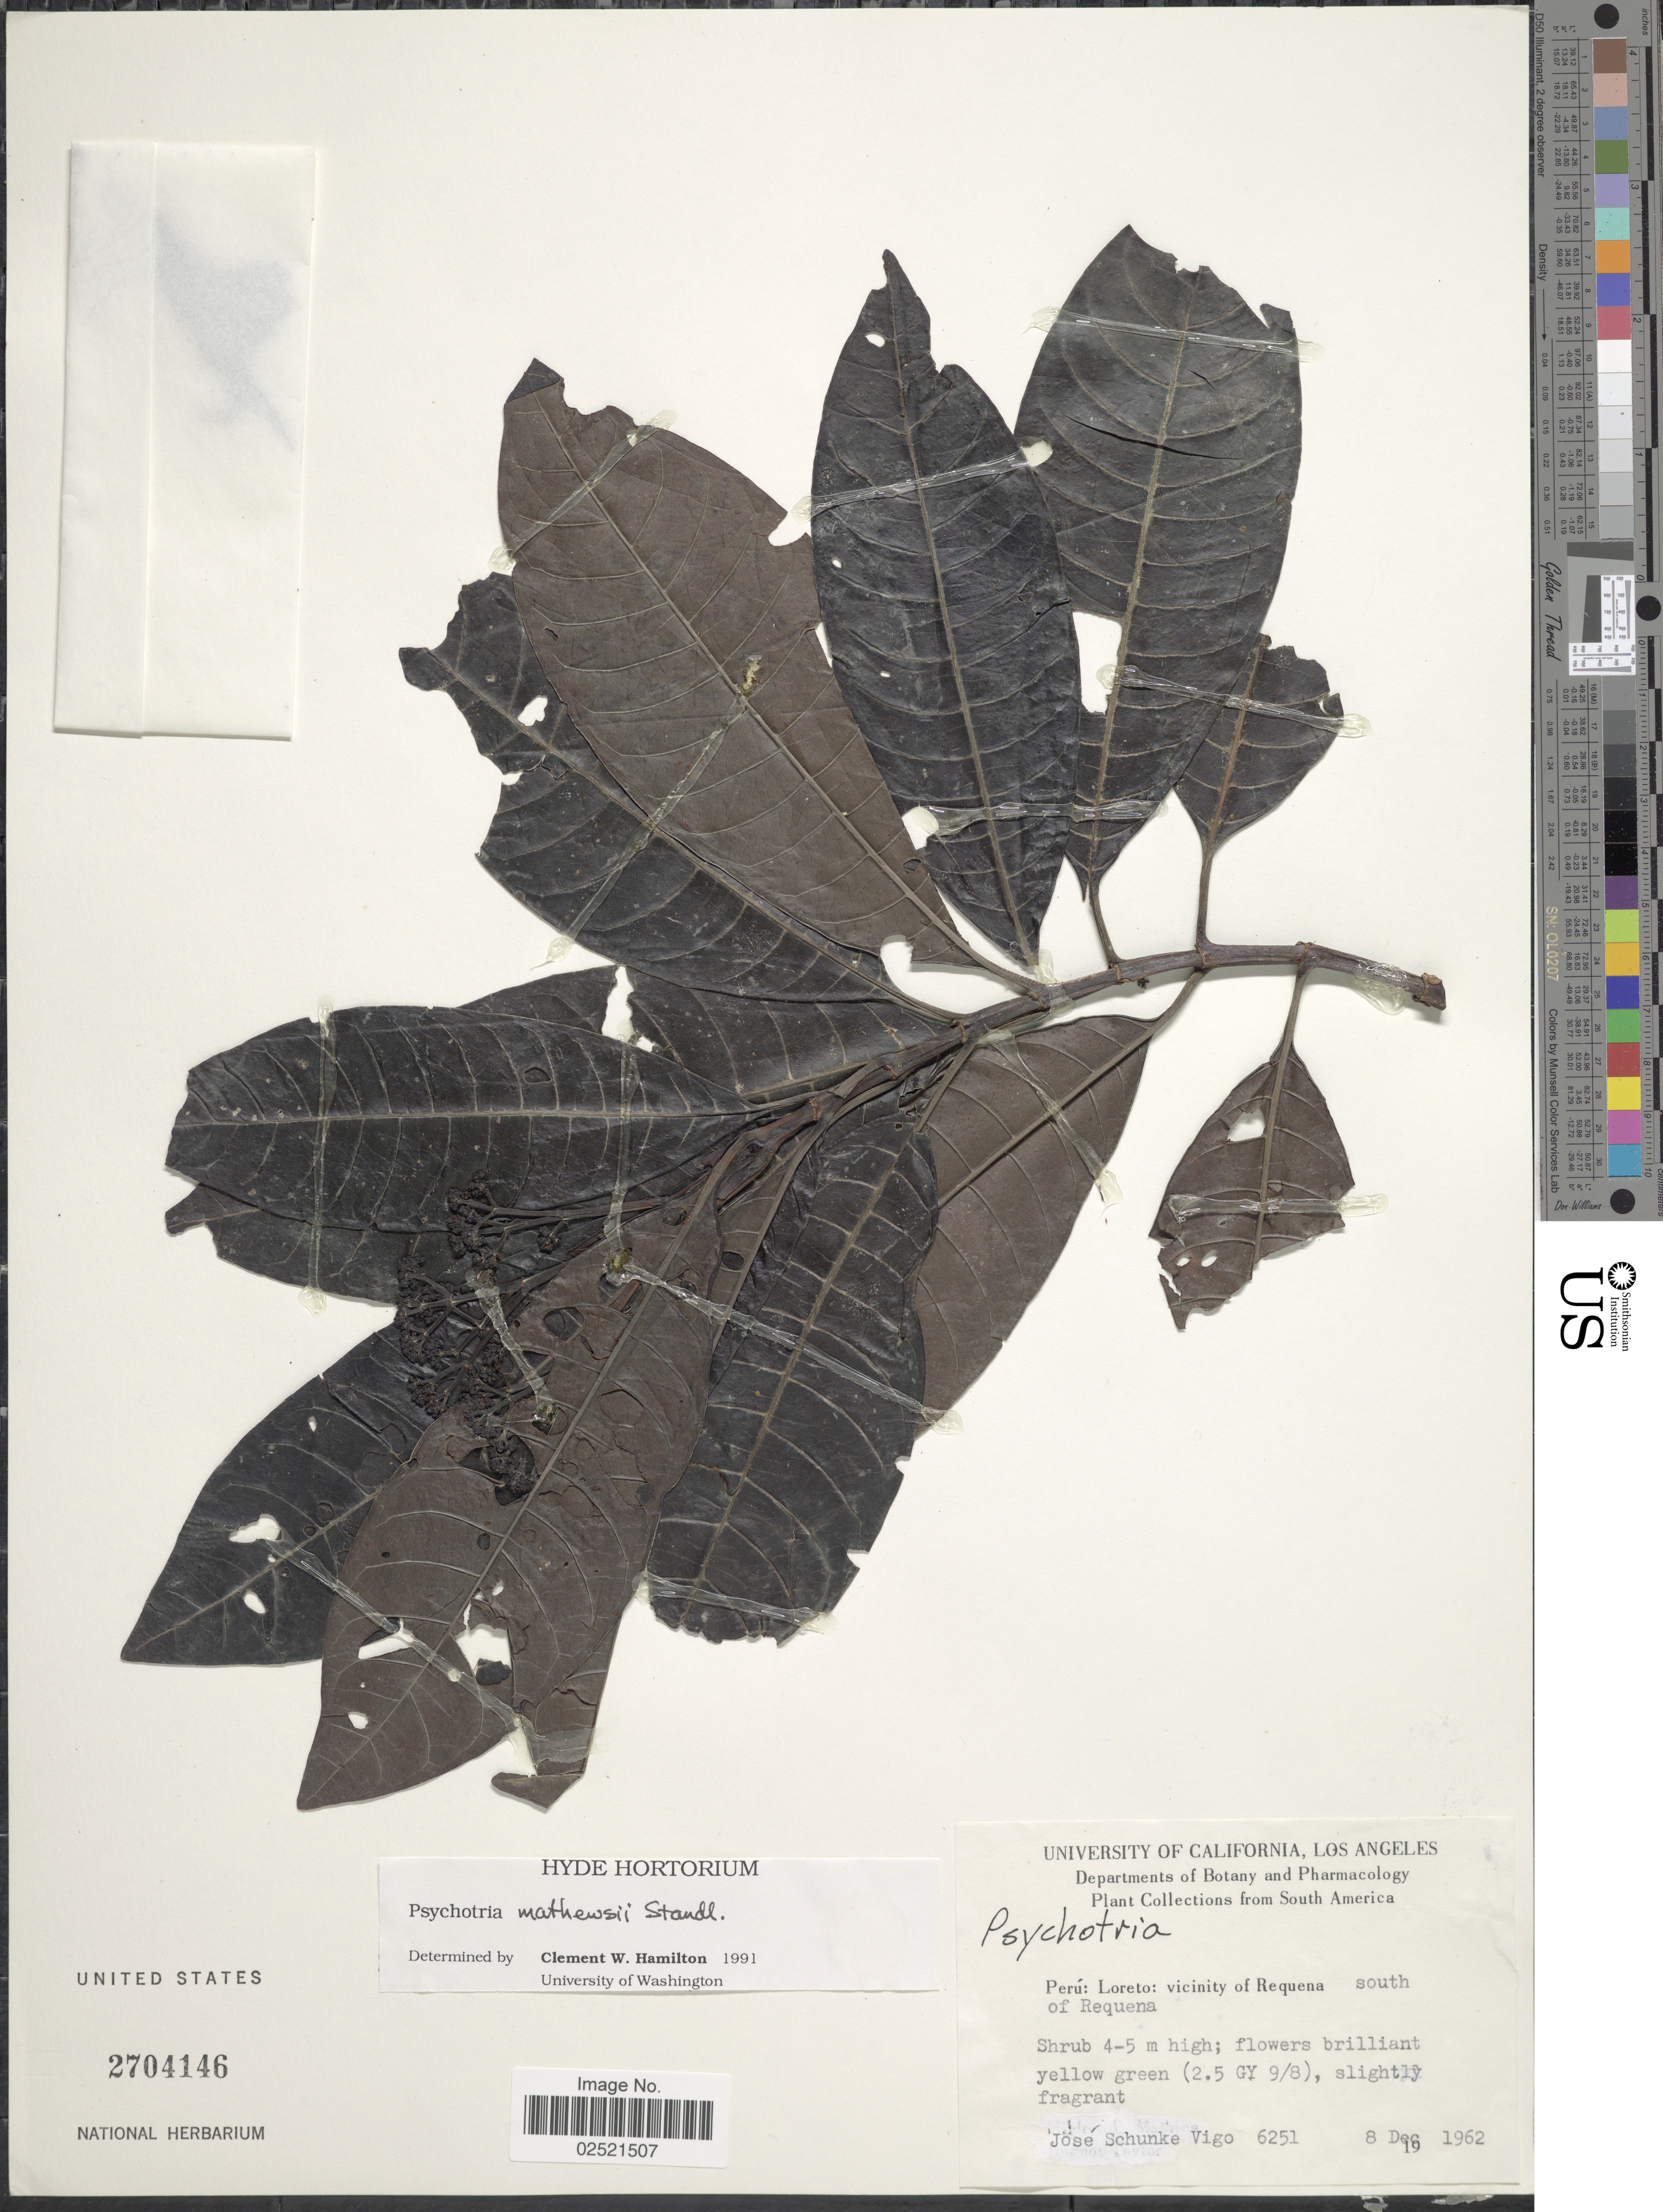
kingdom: Plantae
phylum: Tracheophyta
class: Magnoliopsida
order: Gentianales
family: Rubiaceae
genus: Psychotria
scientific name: Psychotria mathewsii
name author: Standl.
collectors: J. Schunke Vigo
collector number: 6251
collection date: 1962-12-08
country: Peru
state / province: Loreto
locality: Vicinity of Requena south of Requena.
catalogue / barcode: US 2704146